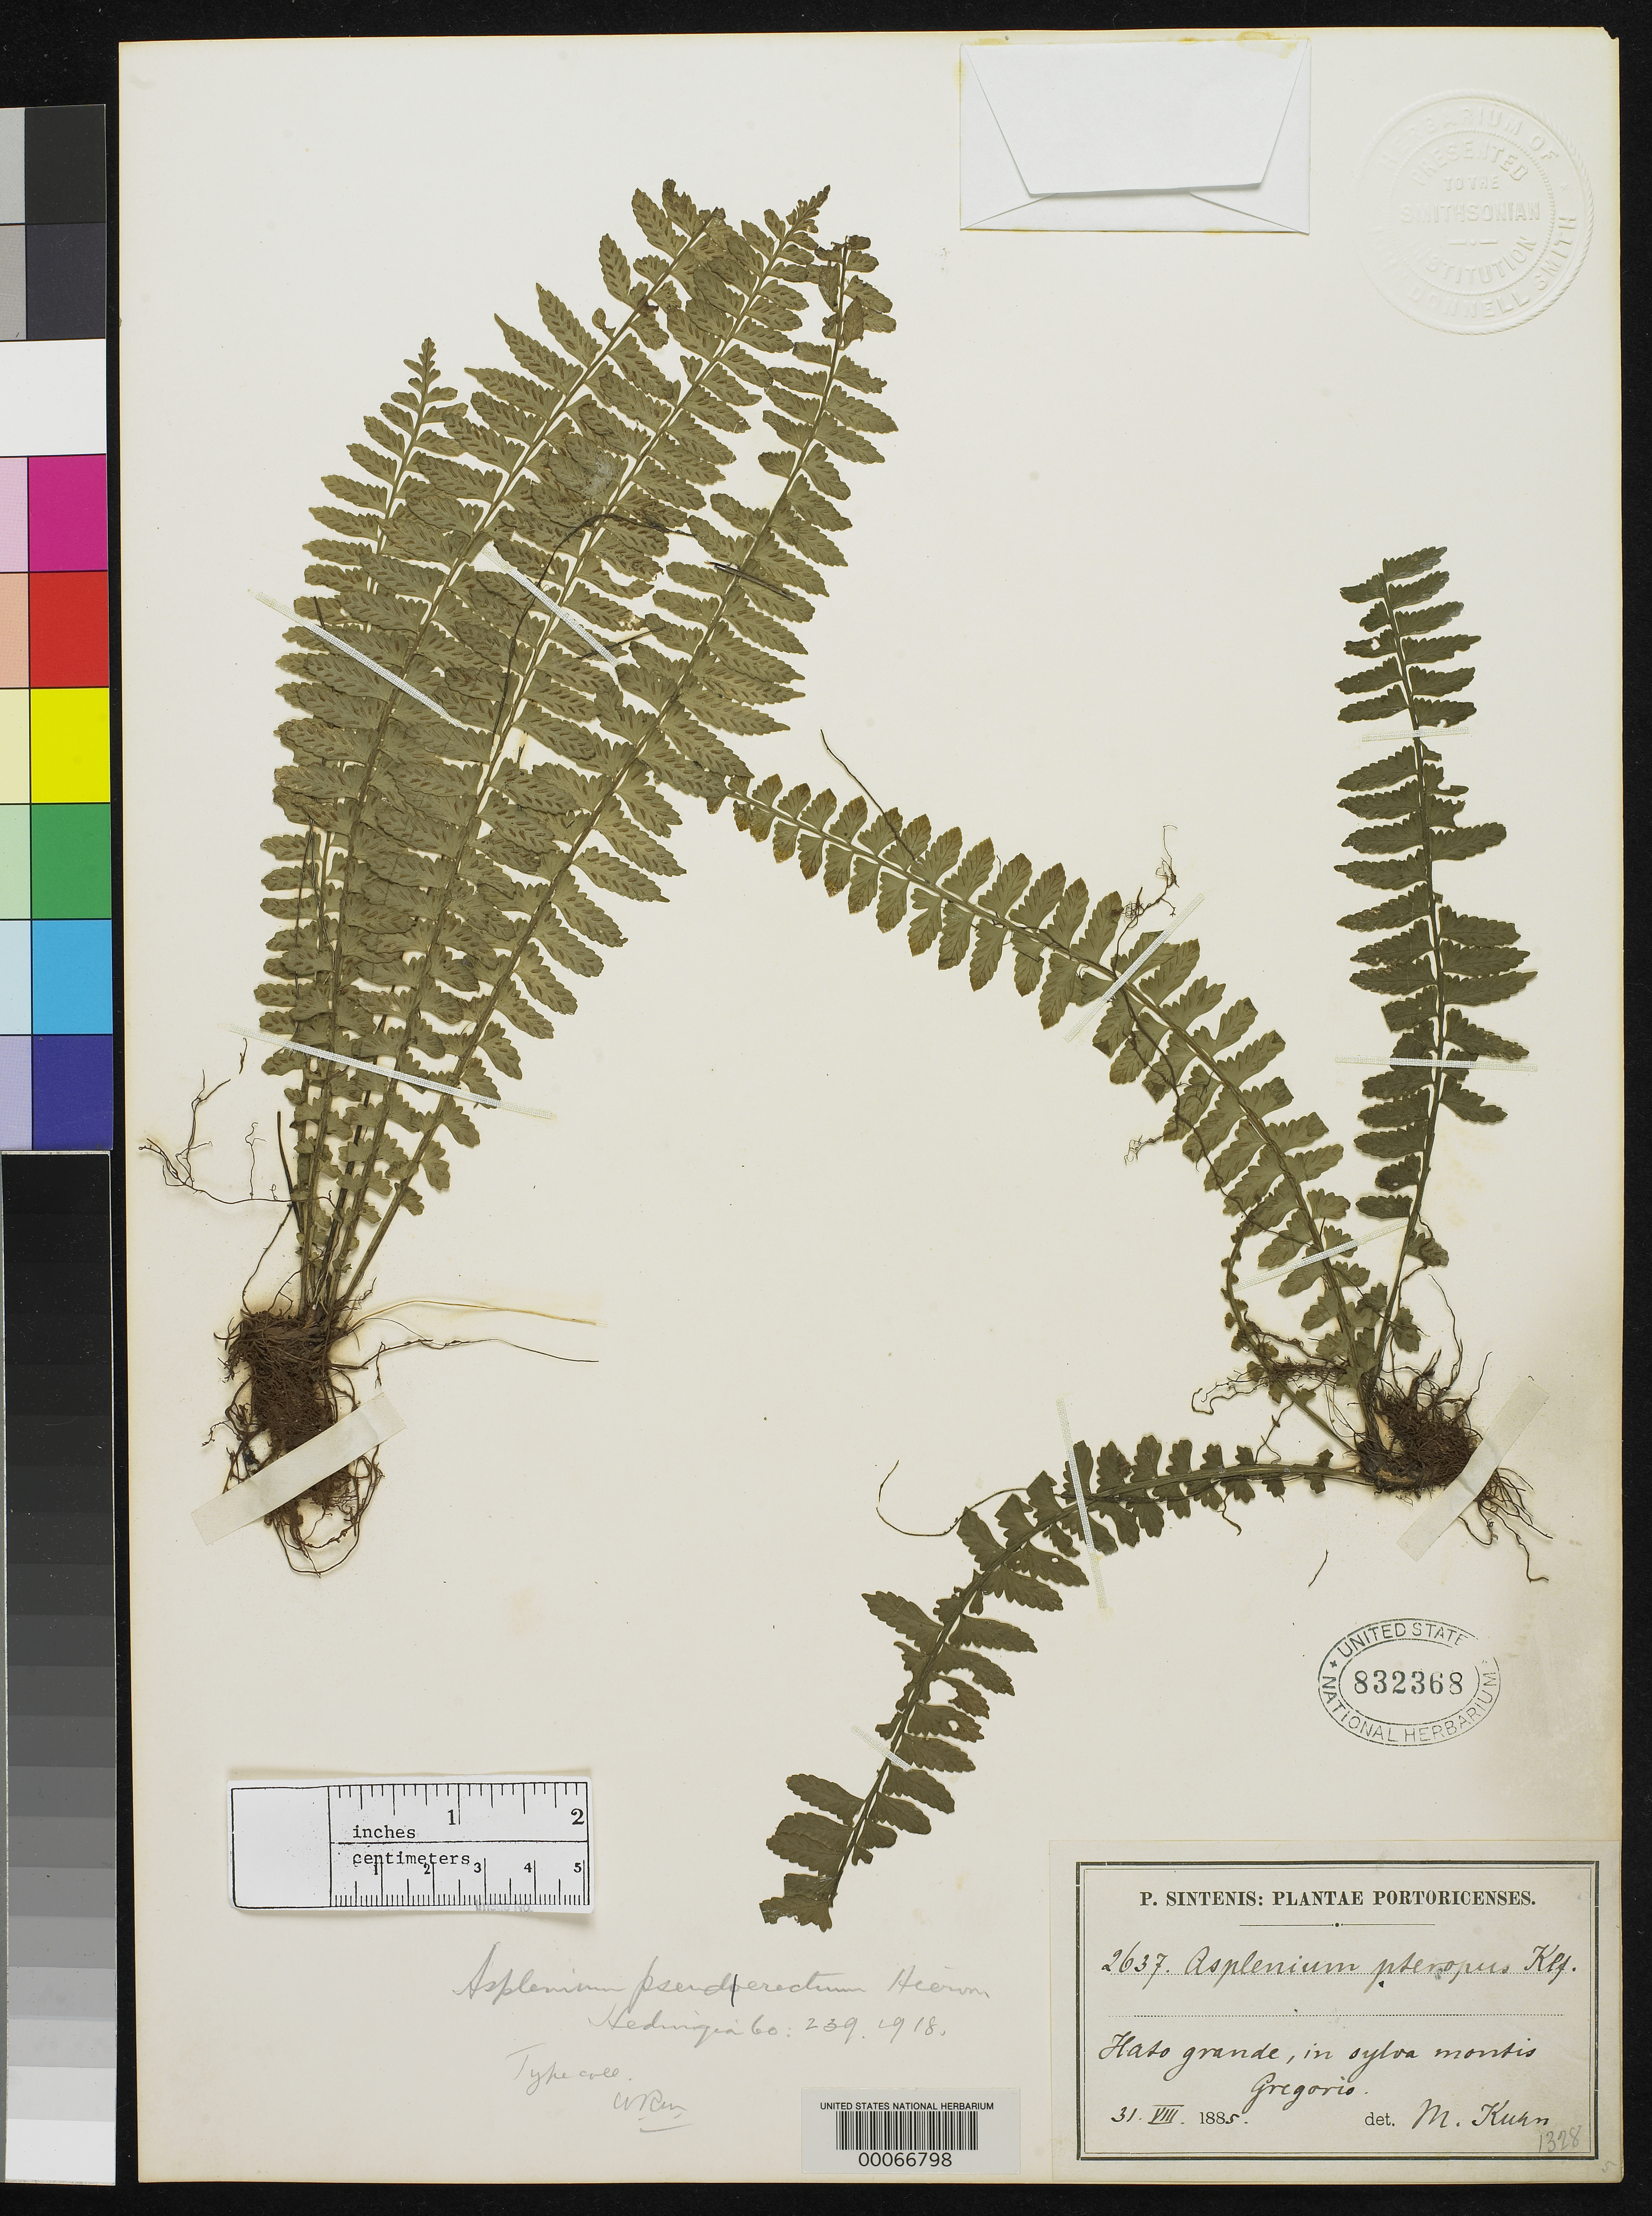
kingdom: Plantae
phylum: Tracheophyta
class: Polypodiopsida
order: Polypodiales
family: Aspleniaceae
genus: Asplenium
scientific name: Asplenium pseuderectum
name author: Hieron.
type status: Type Collection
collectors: P. Sintenis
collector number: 2637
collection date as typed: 31 Aug 1885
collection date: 1885-08-31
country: Puerto Rico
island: Greater Antilles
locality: Haso Grande, in sylva montis Gregoris.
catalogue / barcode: US 832368